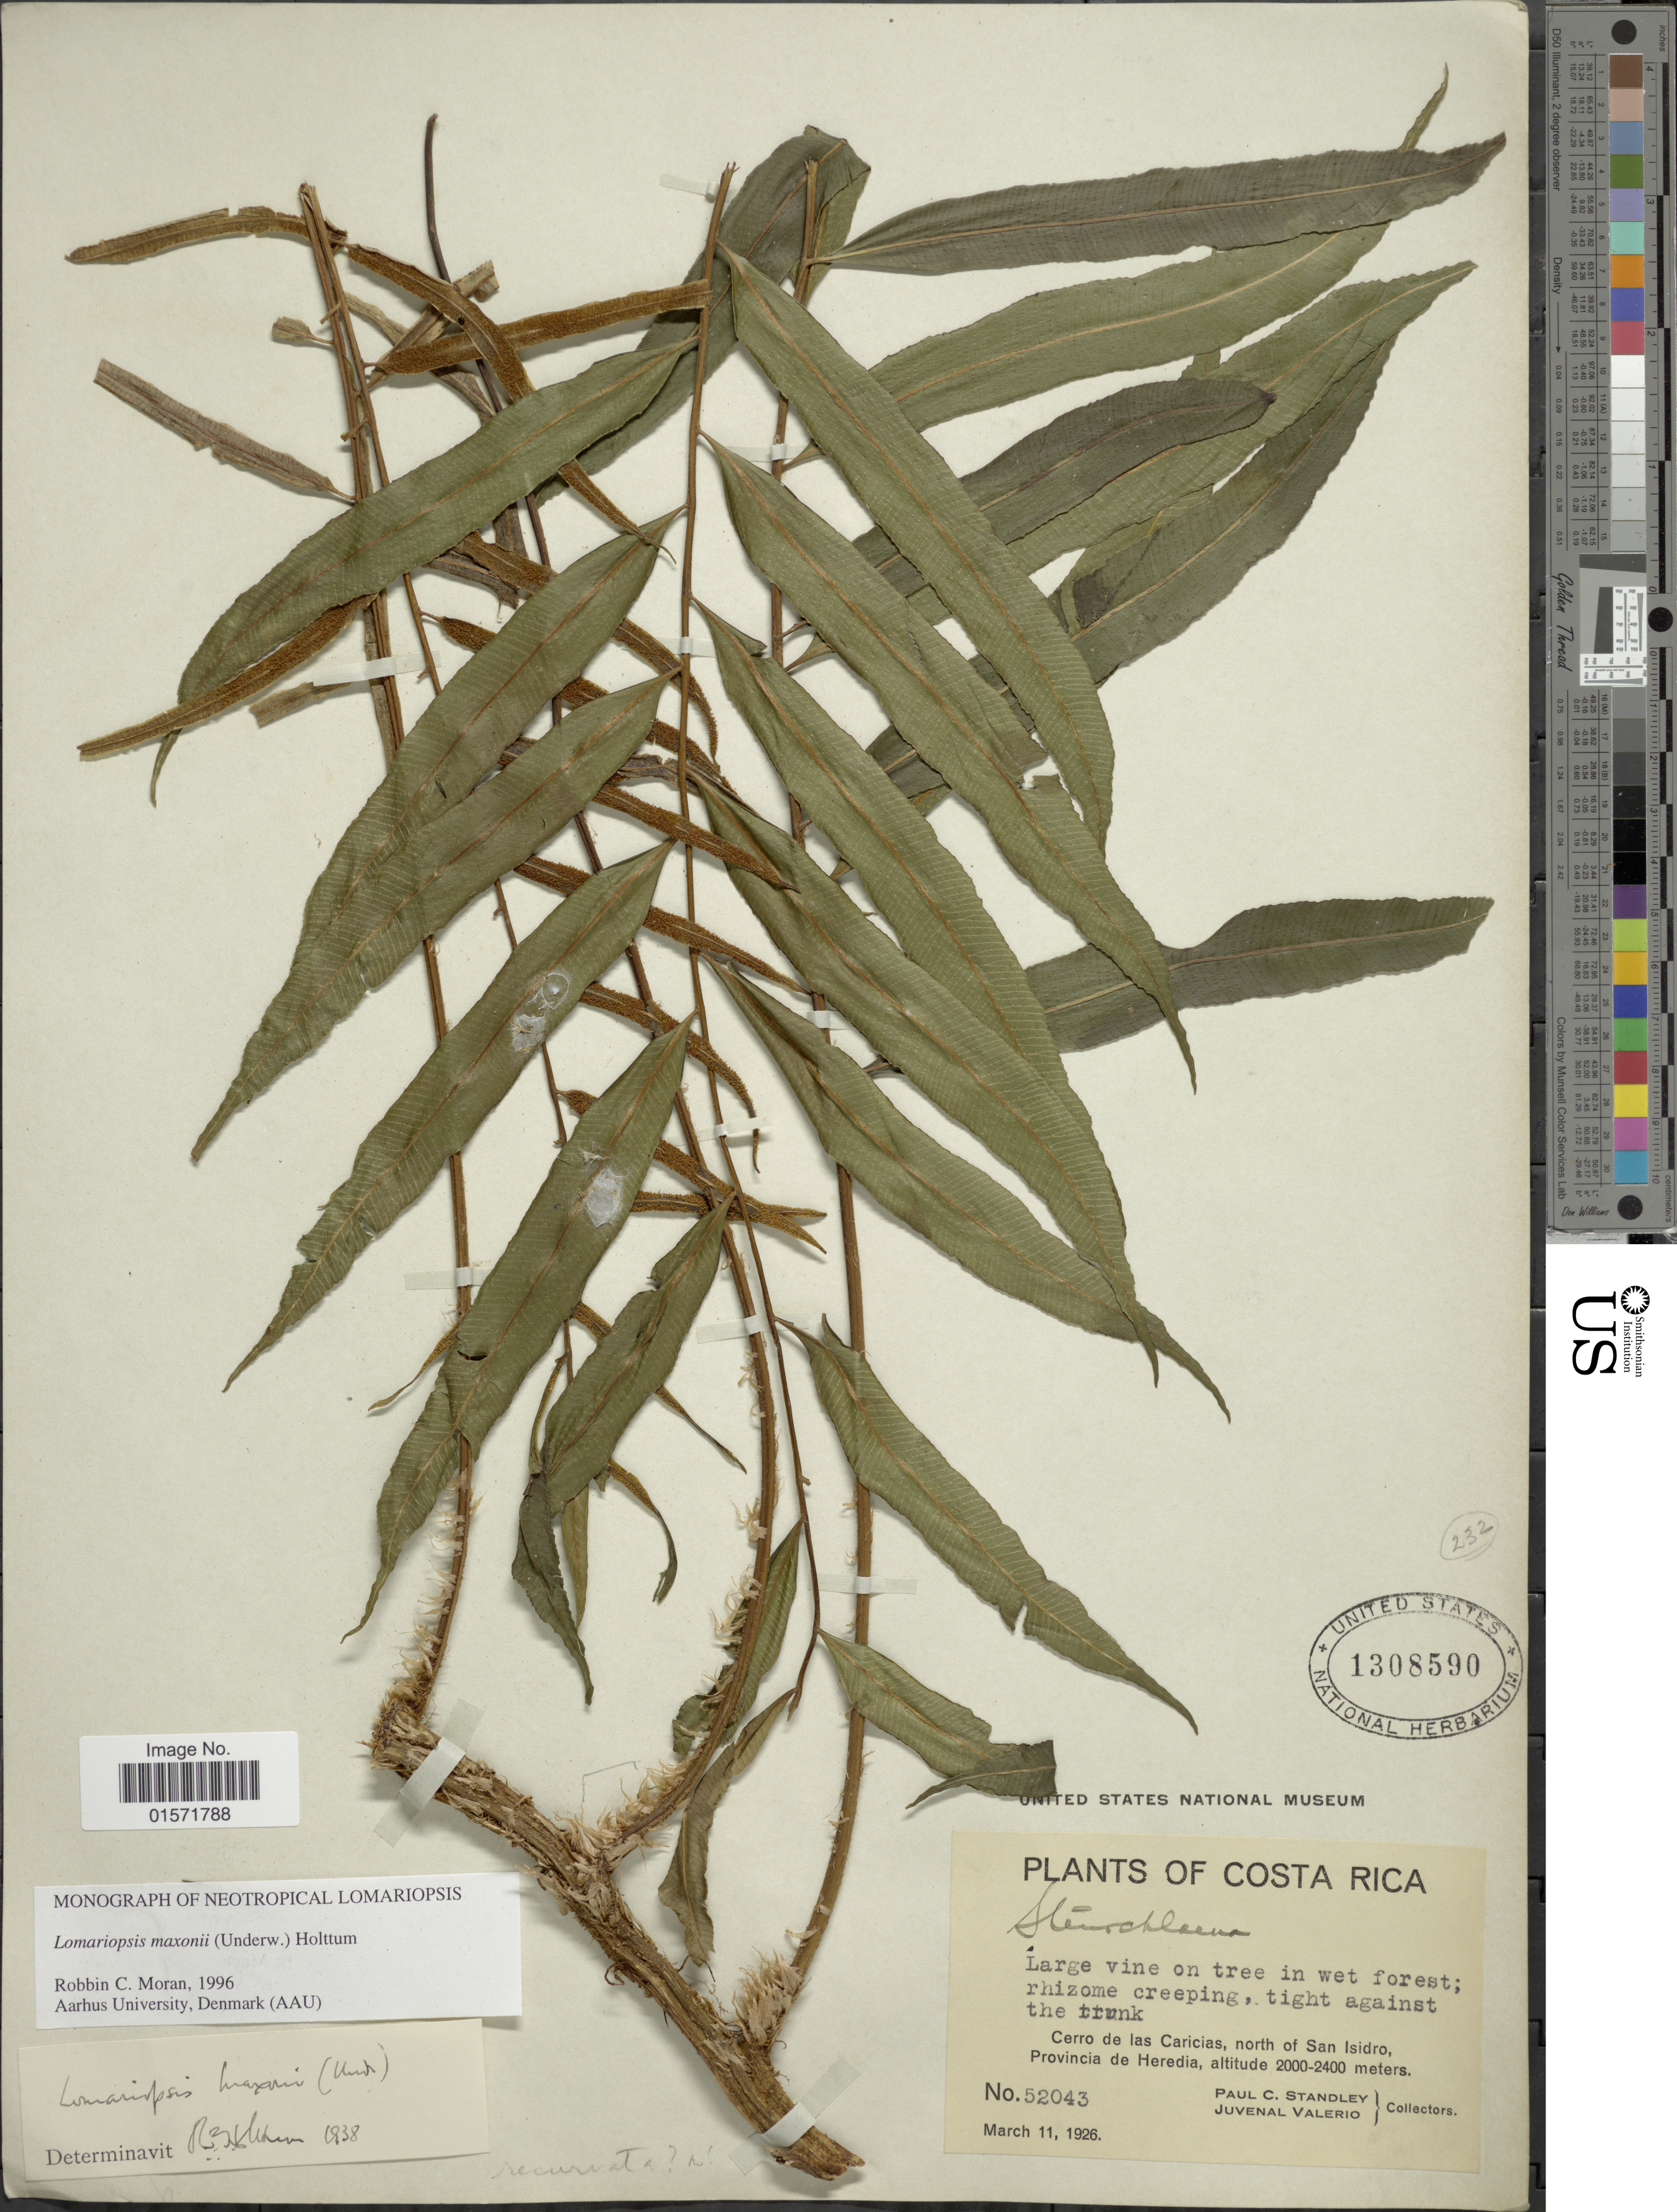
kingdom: Plantae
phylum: Tracheophyta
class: Polypodiopsida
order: Polypodiales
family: Lomariopsidaceae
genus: Lomariopsis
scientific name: Lomariopsis maxonii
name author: (Underw.) Holttum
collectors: P. C. Standley & M. Valerio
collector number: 52043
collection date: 1926-03-11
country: Costa Rica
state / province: Heredia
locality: Cerro de las Caricias, north of San Isidro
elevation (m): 2000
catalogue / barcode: US 1308590